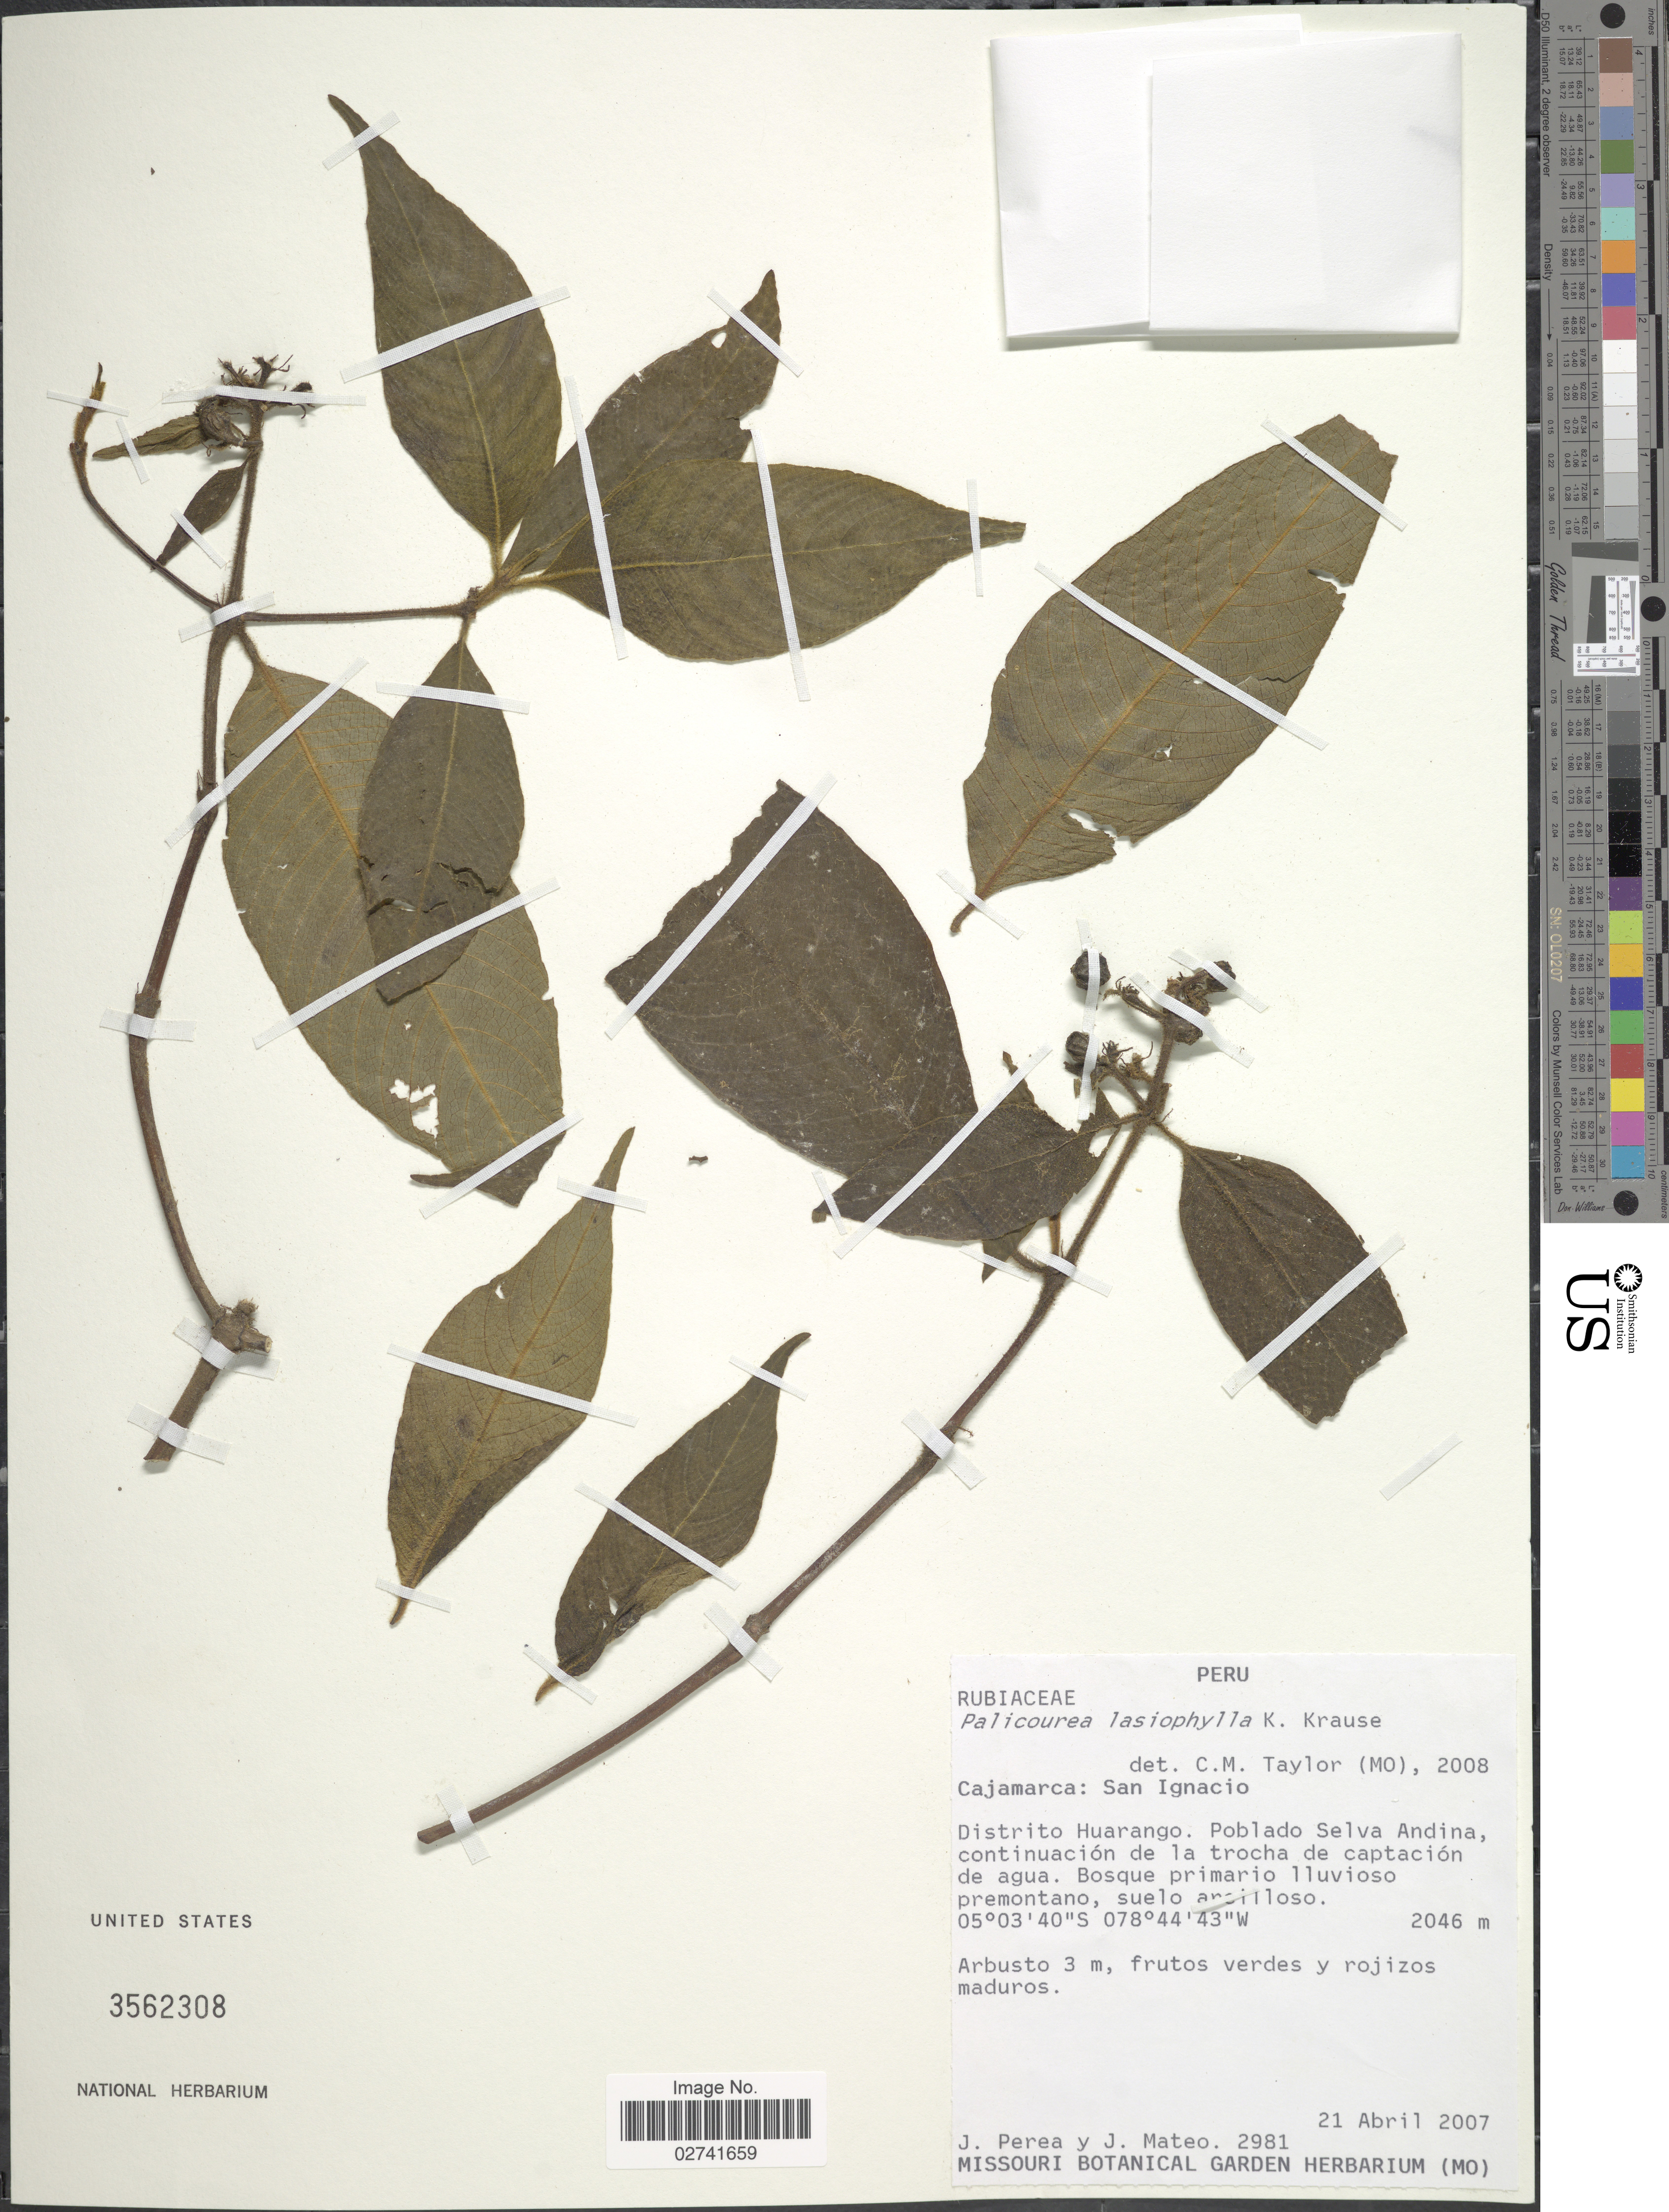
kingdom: Plantae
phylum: Tracheophyta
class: Magnoliopsida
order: Gentianales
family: Rubiaceae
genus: Palicourea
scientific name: Palicourea lasiophylla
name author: K. Krause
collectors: J. Perea & J. Mateo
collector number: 2981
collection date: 2007-04-21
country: Peru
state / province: Cajamarca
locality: San Ignacio, Distrito Huarango, Poblado Selva Andina, continuación de la trocha de captación de agua. Bosque primario lluvioso premontano, suelo arcilloso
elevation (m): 2046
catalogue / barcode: US 3562308